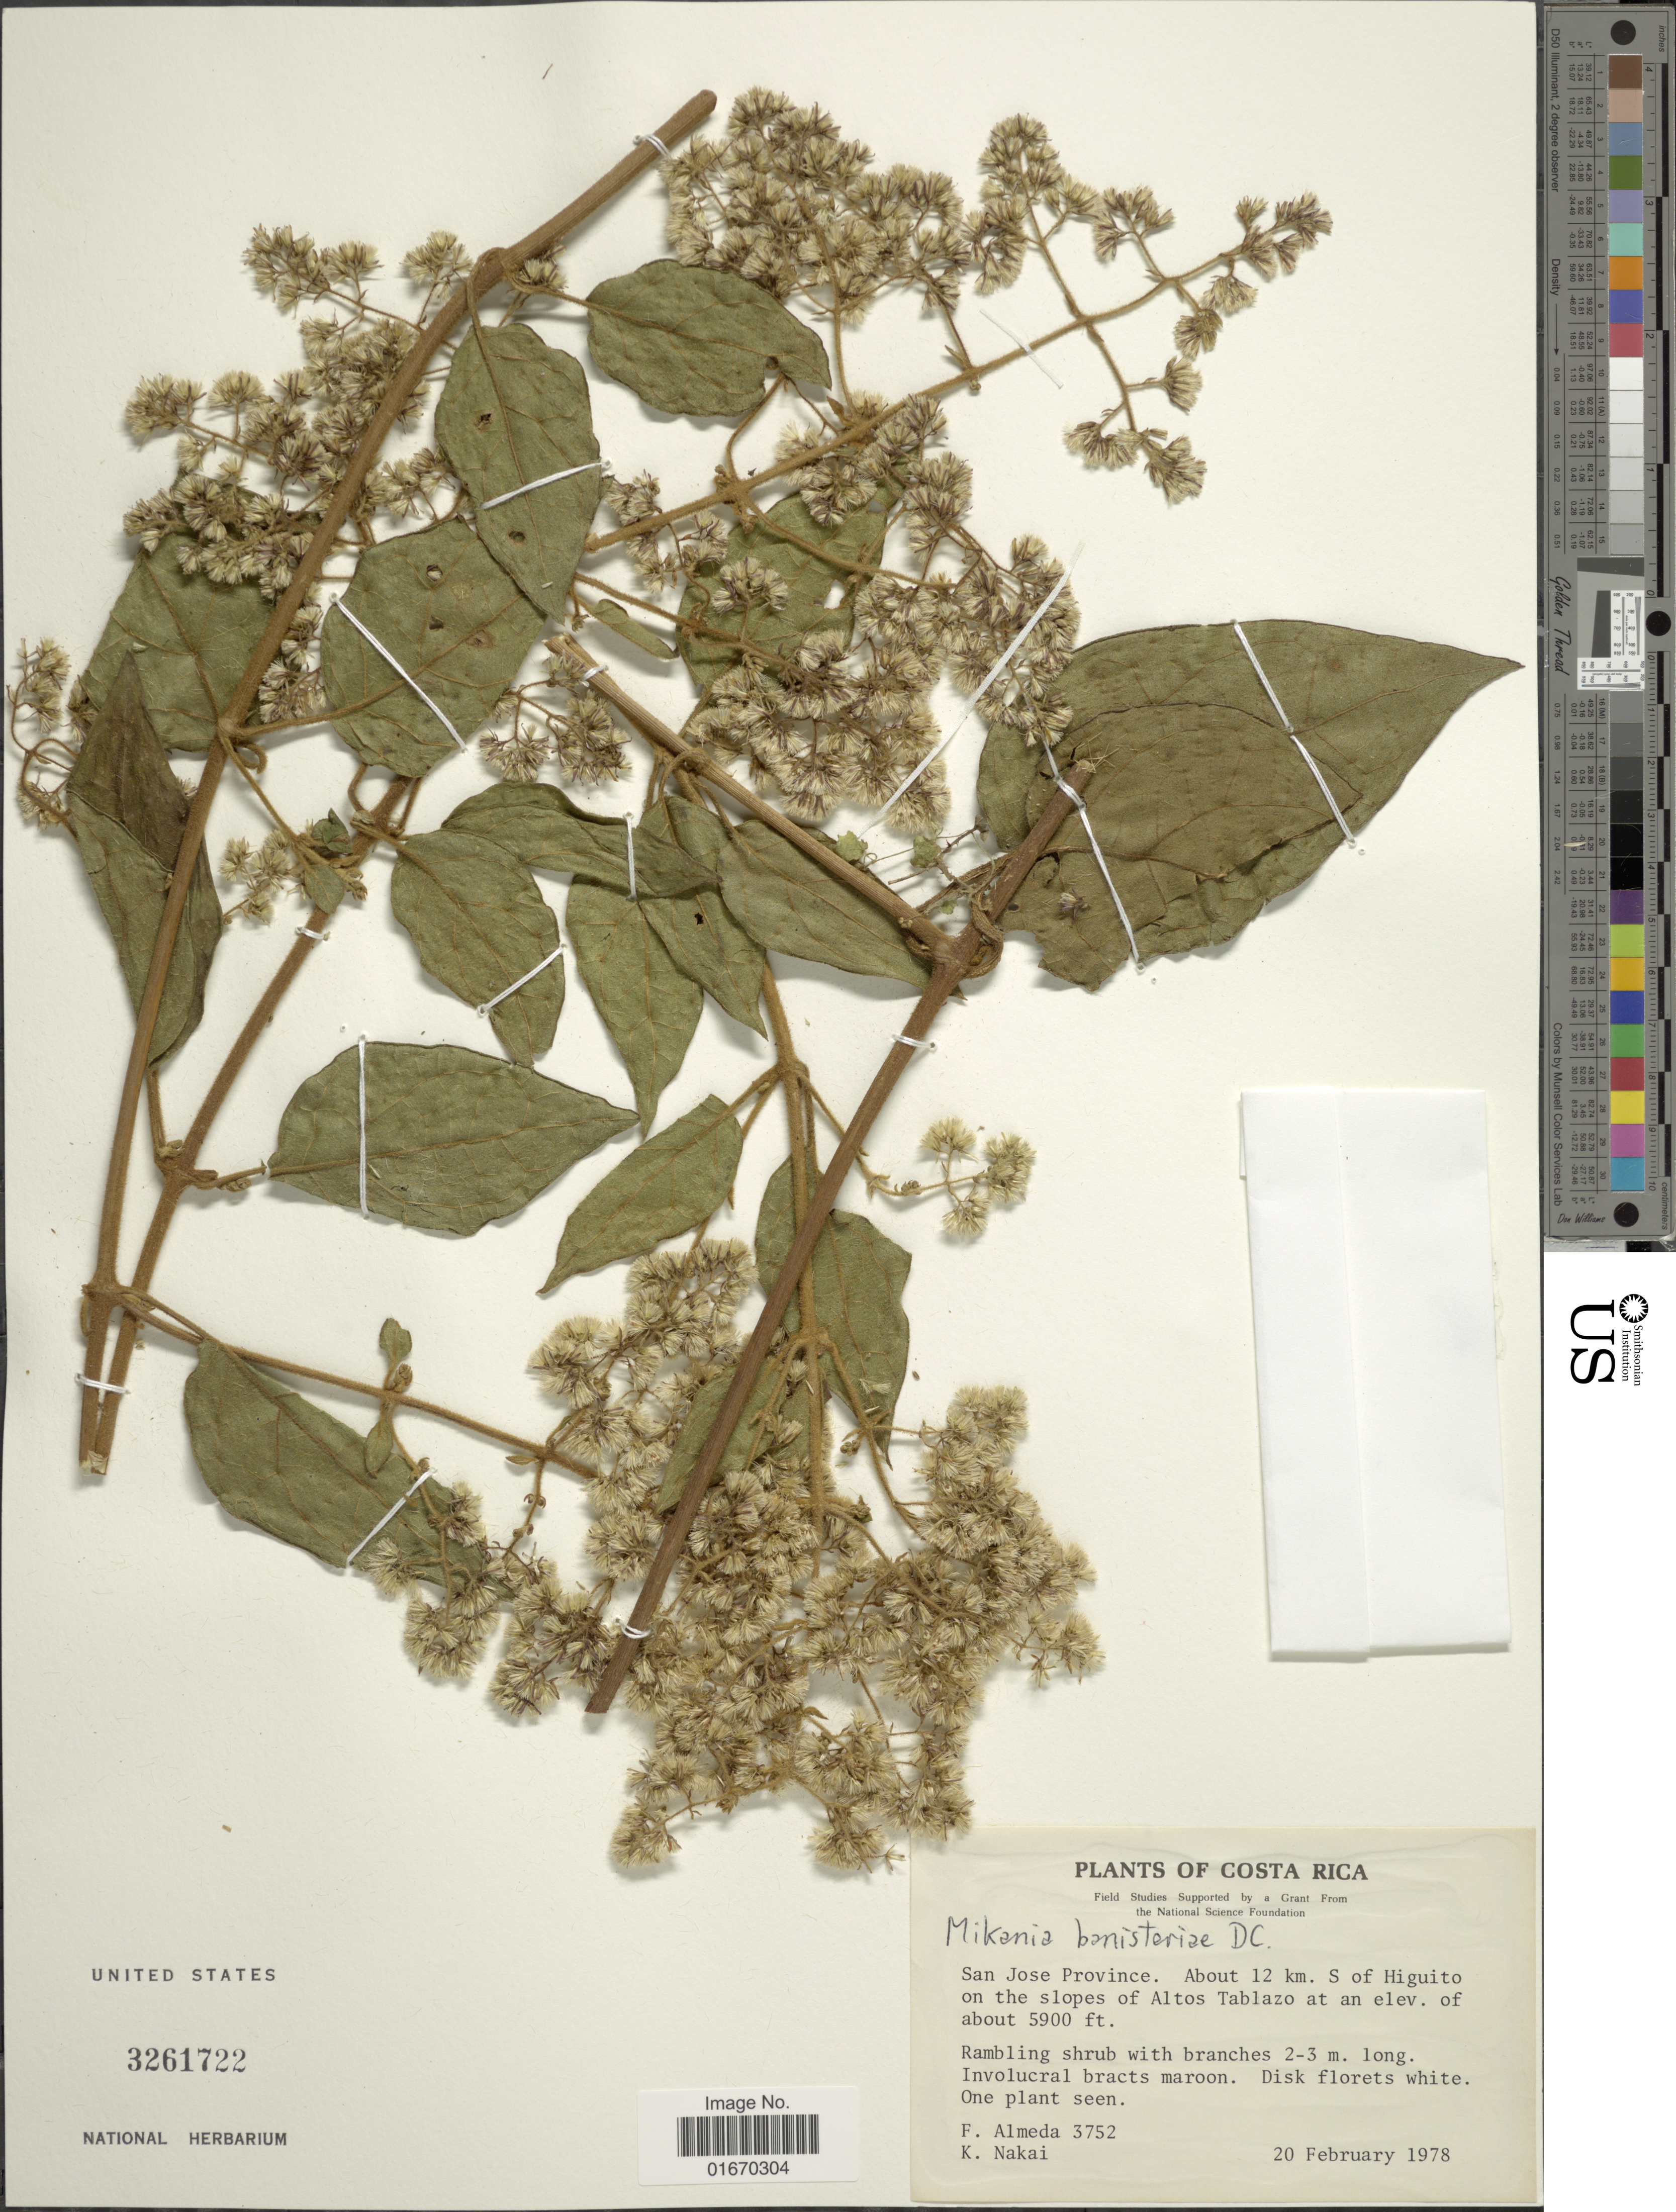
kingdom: Plantae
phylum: Tracheophyta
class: Magnoliopsida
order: Asterales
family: Asteraceae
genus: Mikania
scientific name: Mikania banisteriae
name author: DC.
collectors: F. Almeda & K. M. Nakai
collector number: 3752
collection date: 1978-02-20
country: Costa Rica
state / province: San José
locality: About 12 km S of Higuito on the slopes of Altos Tablazo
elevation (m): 1798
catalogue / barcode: US 3261722